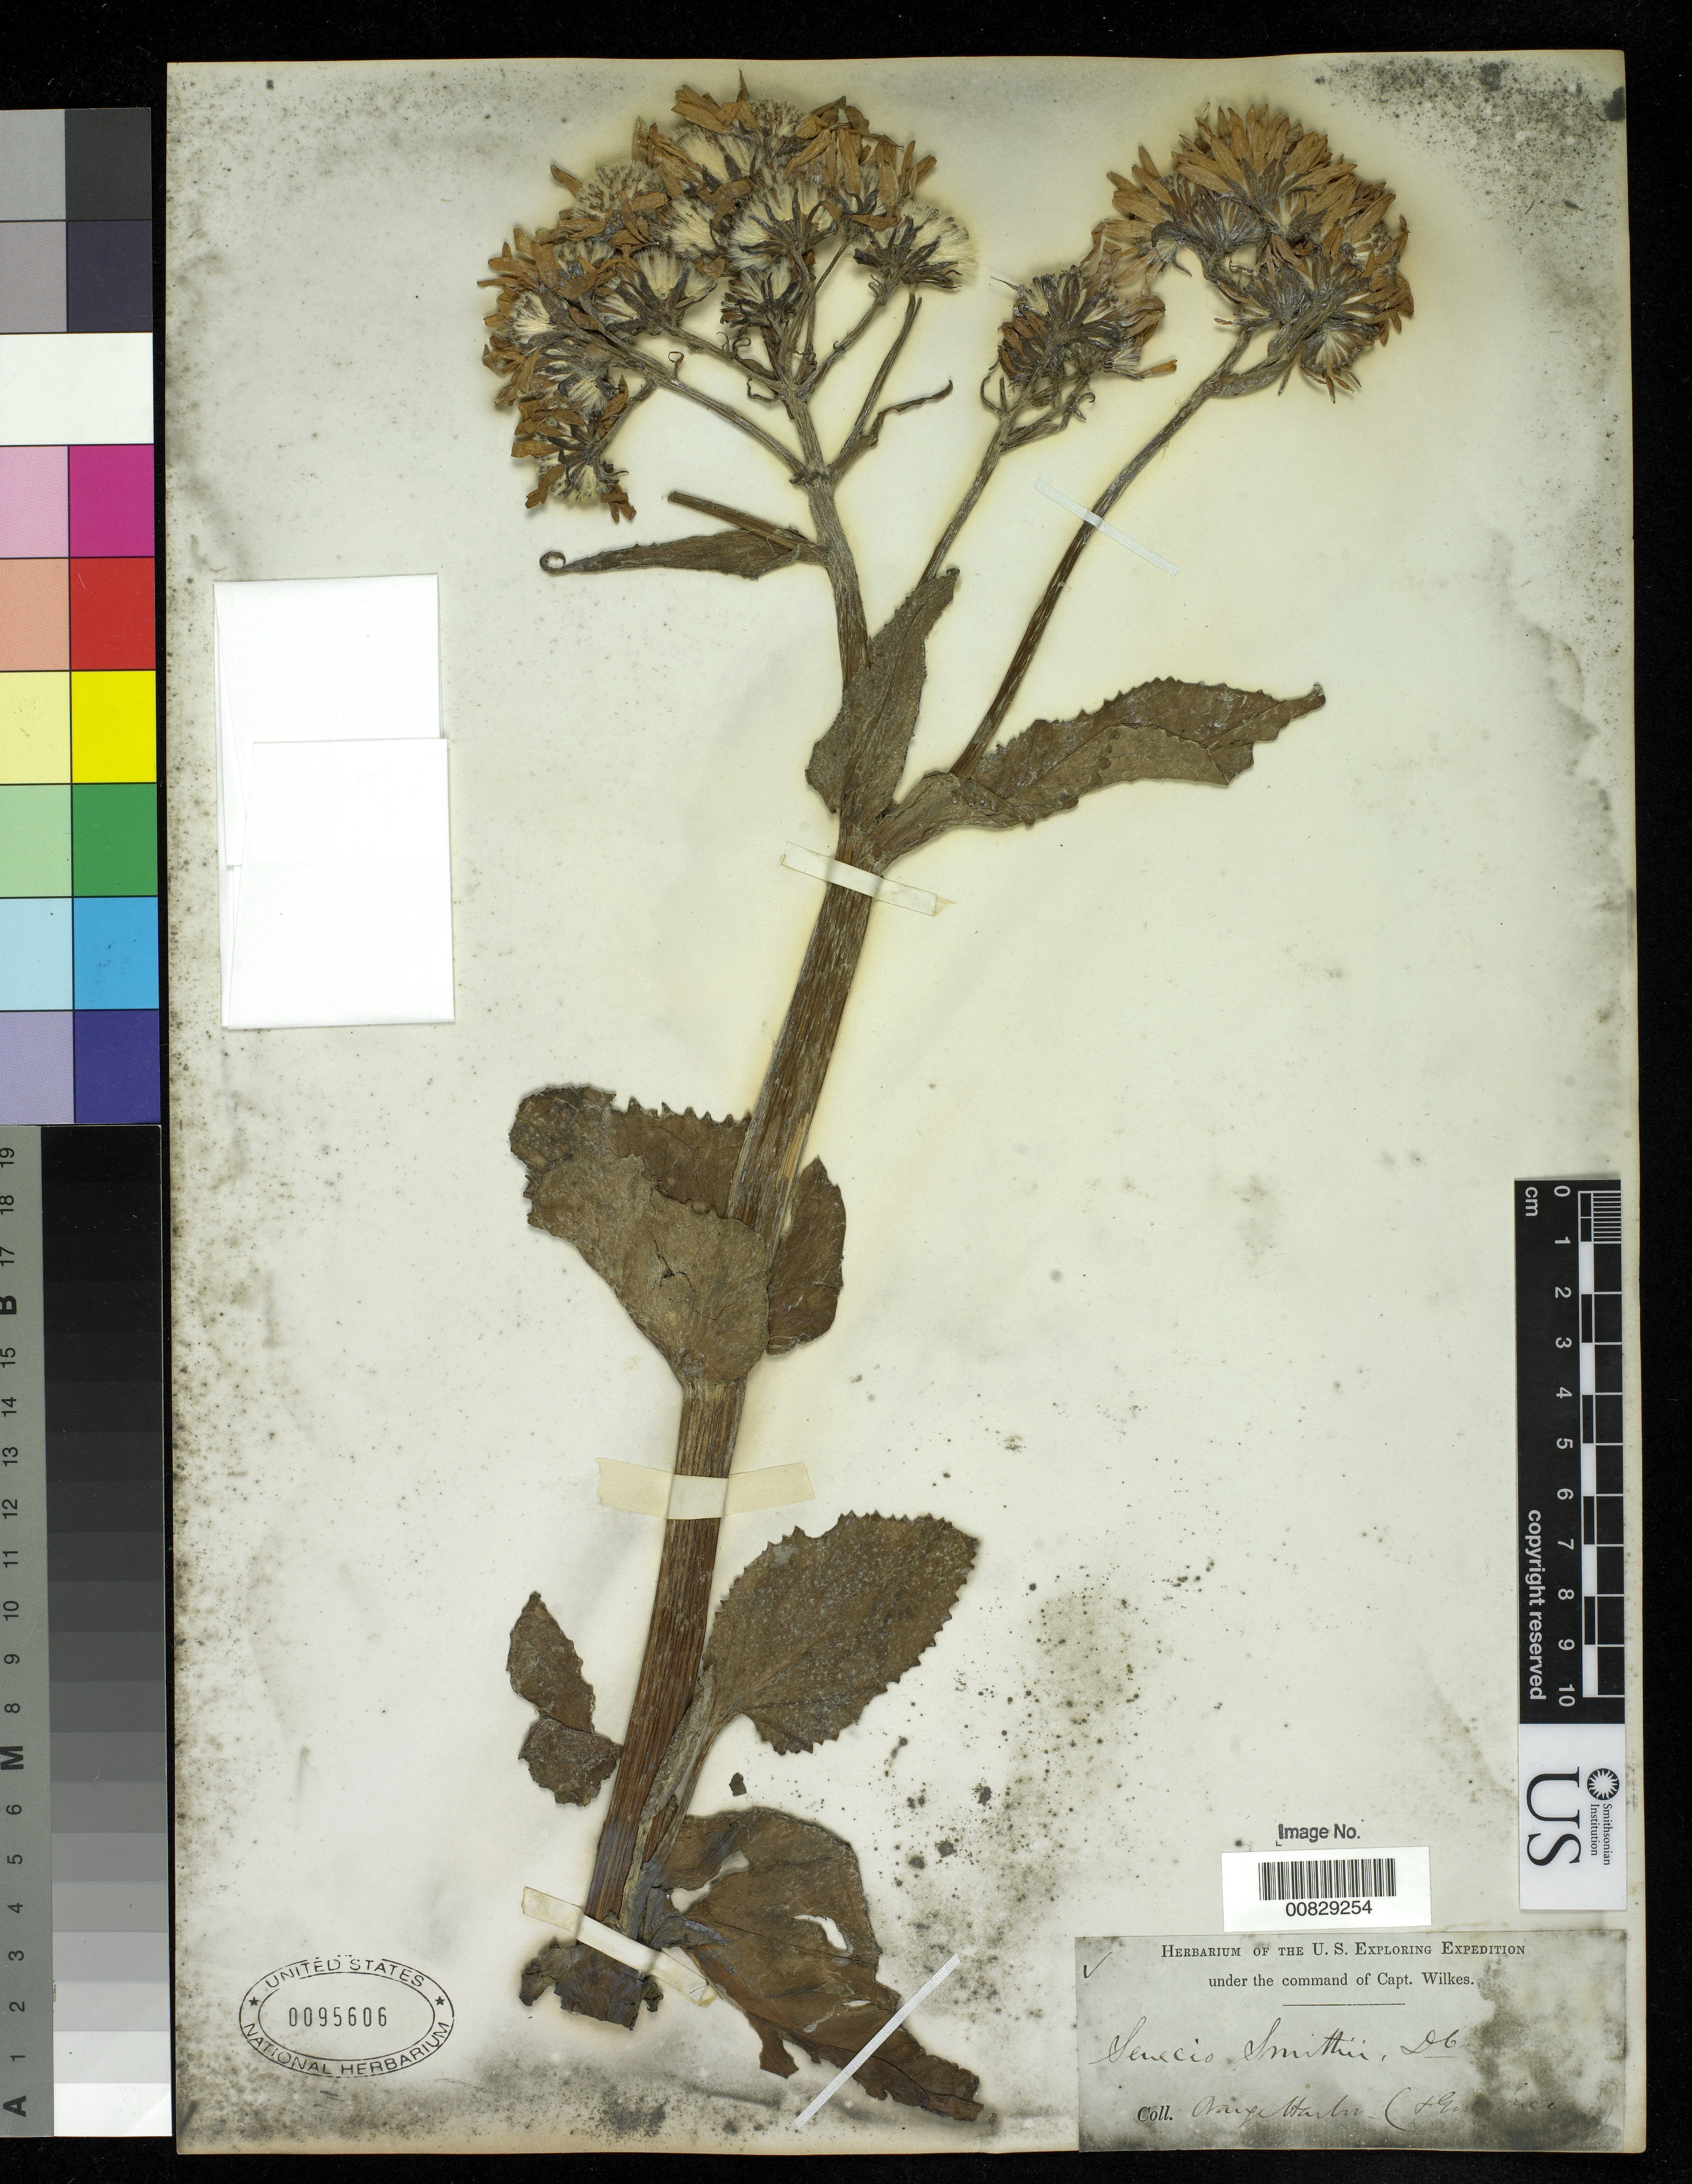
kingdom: Plantae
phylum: Tracheophyta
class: Magnoliopsida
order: Asterales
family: Asteraceae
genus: Senecio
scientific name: Senecio smithii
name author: DC.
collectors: Wilkes Explor. Exped.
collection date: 1838/1842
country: Argentina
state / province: Tierra del Fuego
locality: Orange Harbor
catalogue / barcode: US 95606